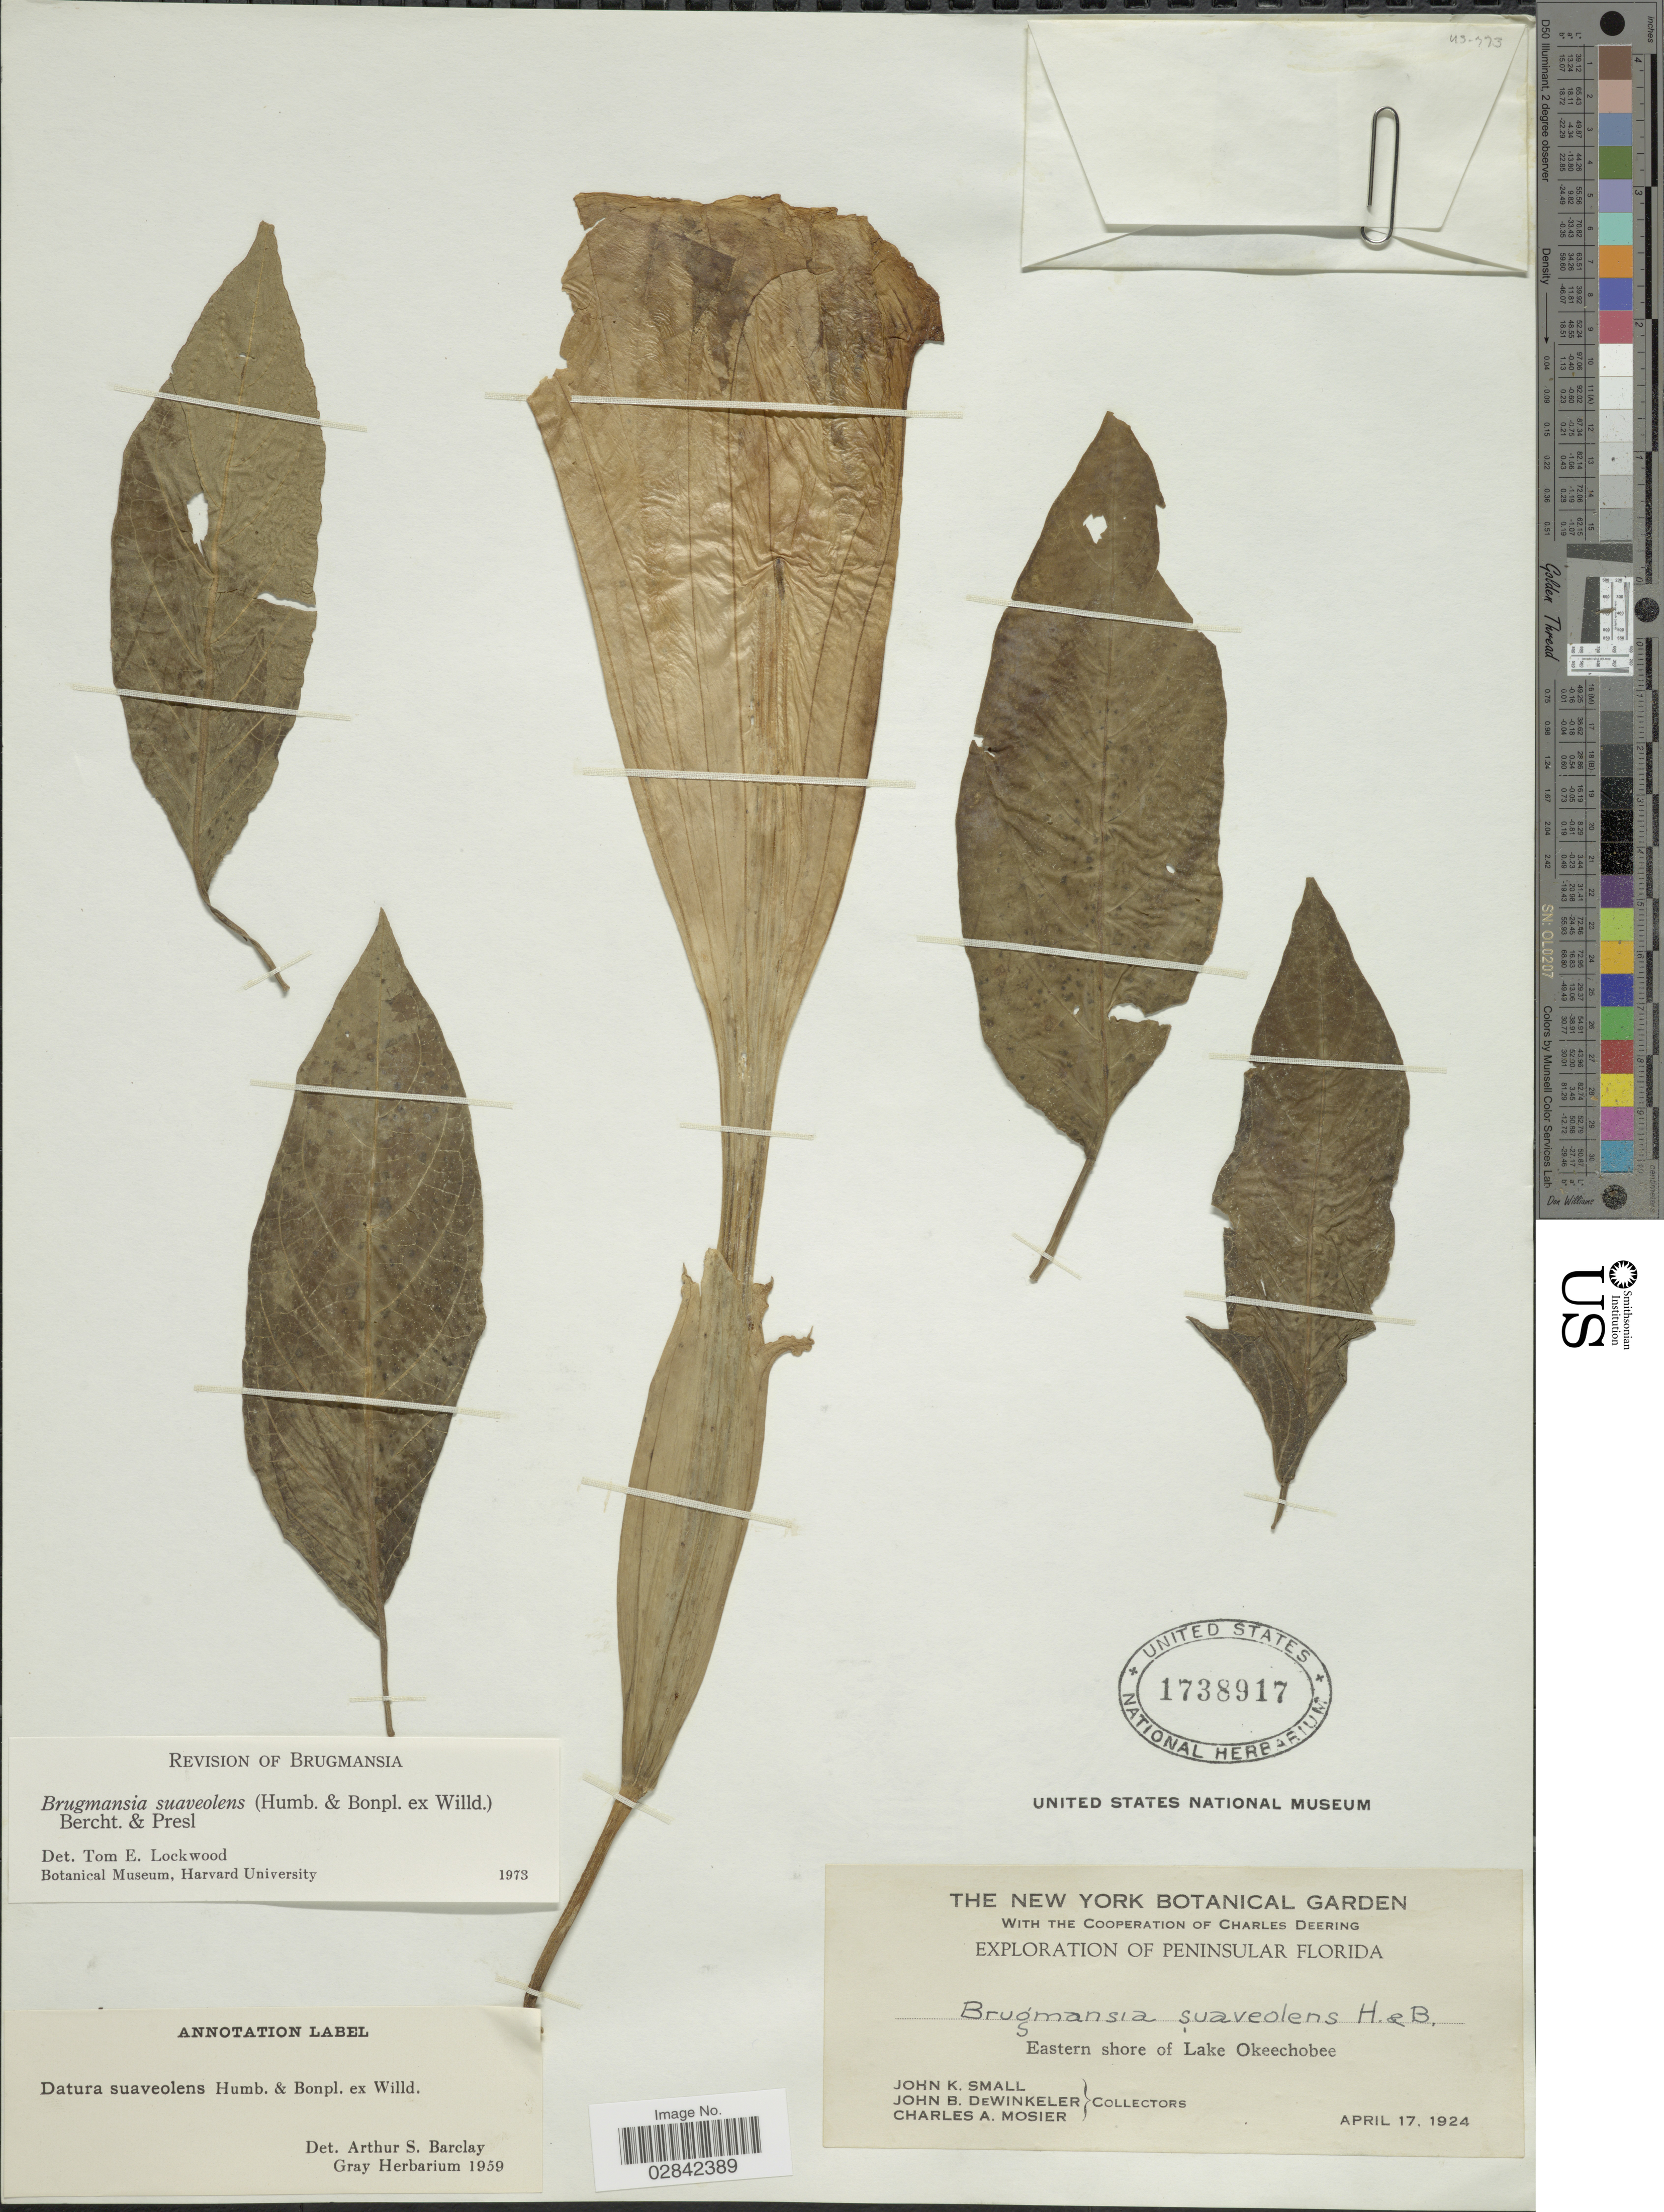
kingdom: Plantae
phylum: Tracheophyta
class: Magnoliopsida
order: Solanales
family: Solanaceae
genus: Brugmansia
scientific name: Brugmansia suaveolens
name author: (Humb. & Bonpl. ex Willd.) Brecht. & J. Presl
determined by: Lockwood, T. E.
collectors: J. K. Small, J. B. Dewinkeler & C. A. Mosier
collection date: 1924-04-17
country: United States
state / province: Florida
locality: Peninsular Florida, Eastern shore of Lake Okeechobee.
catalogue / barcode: US 1738917